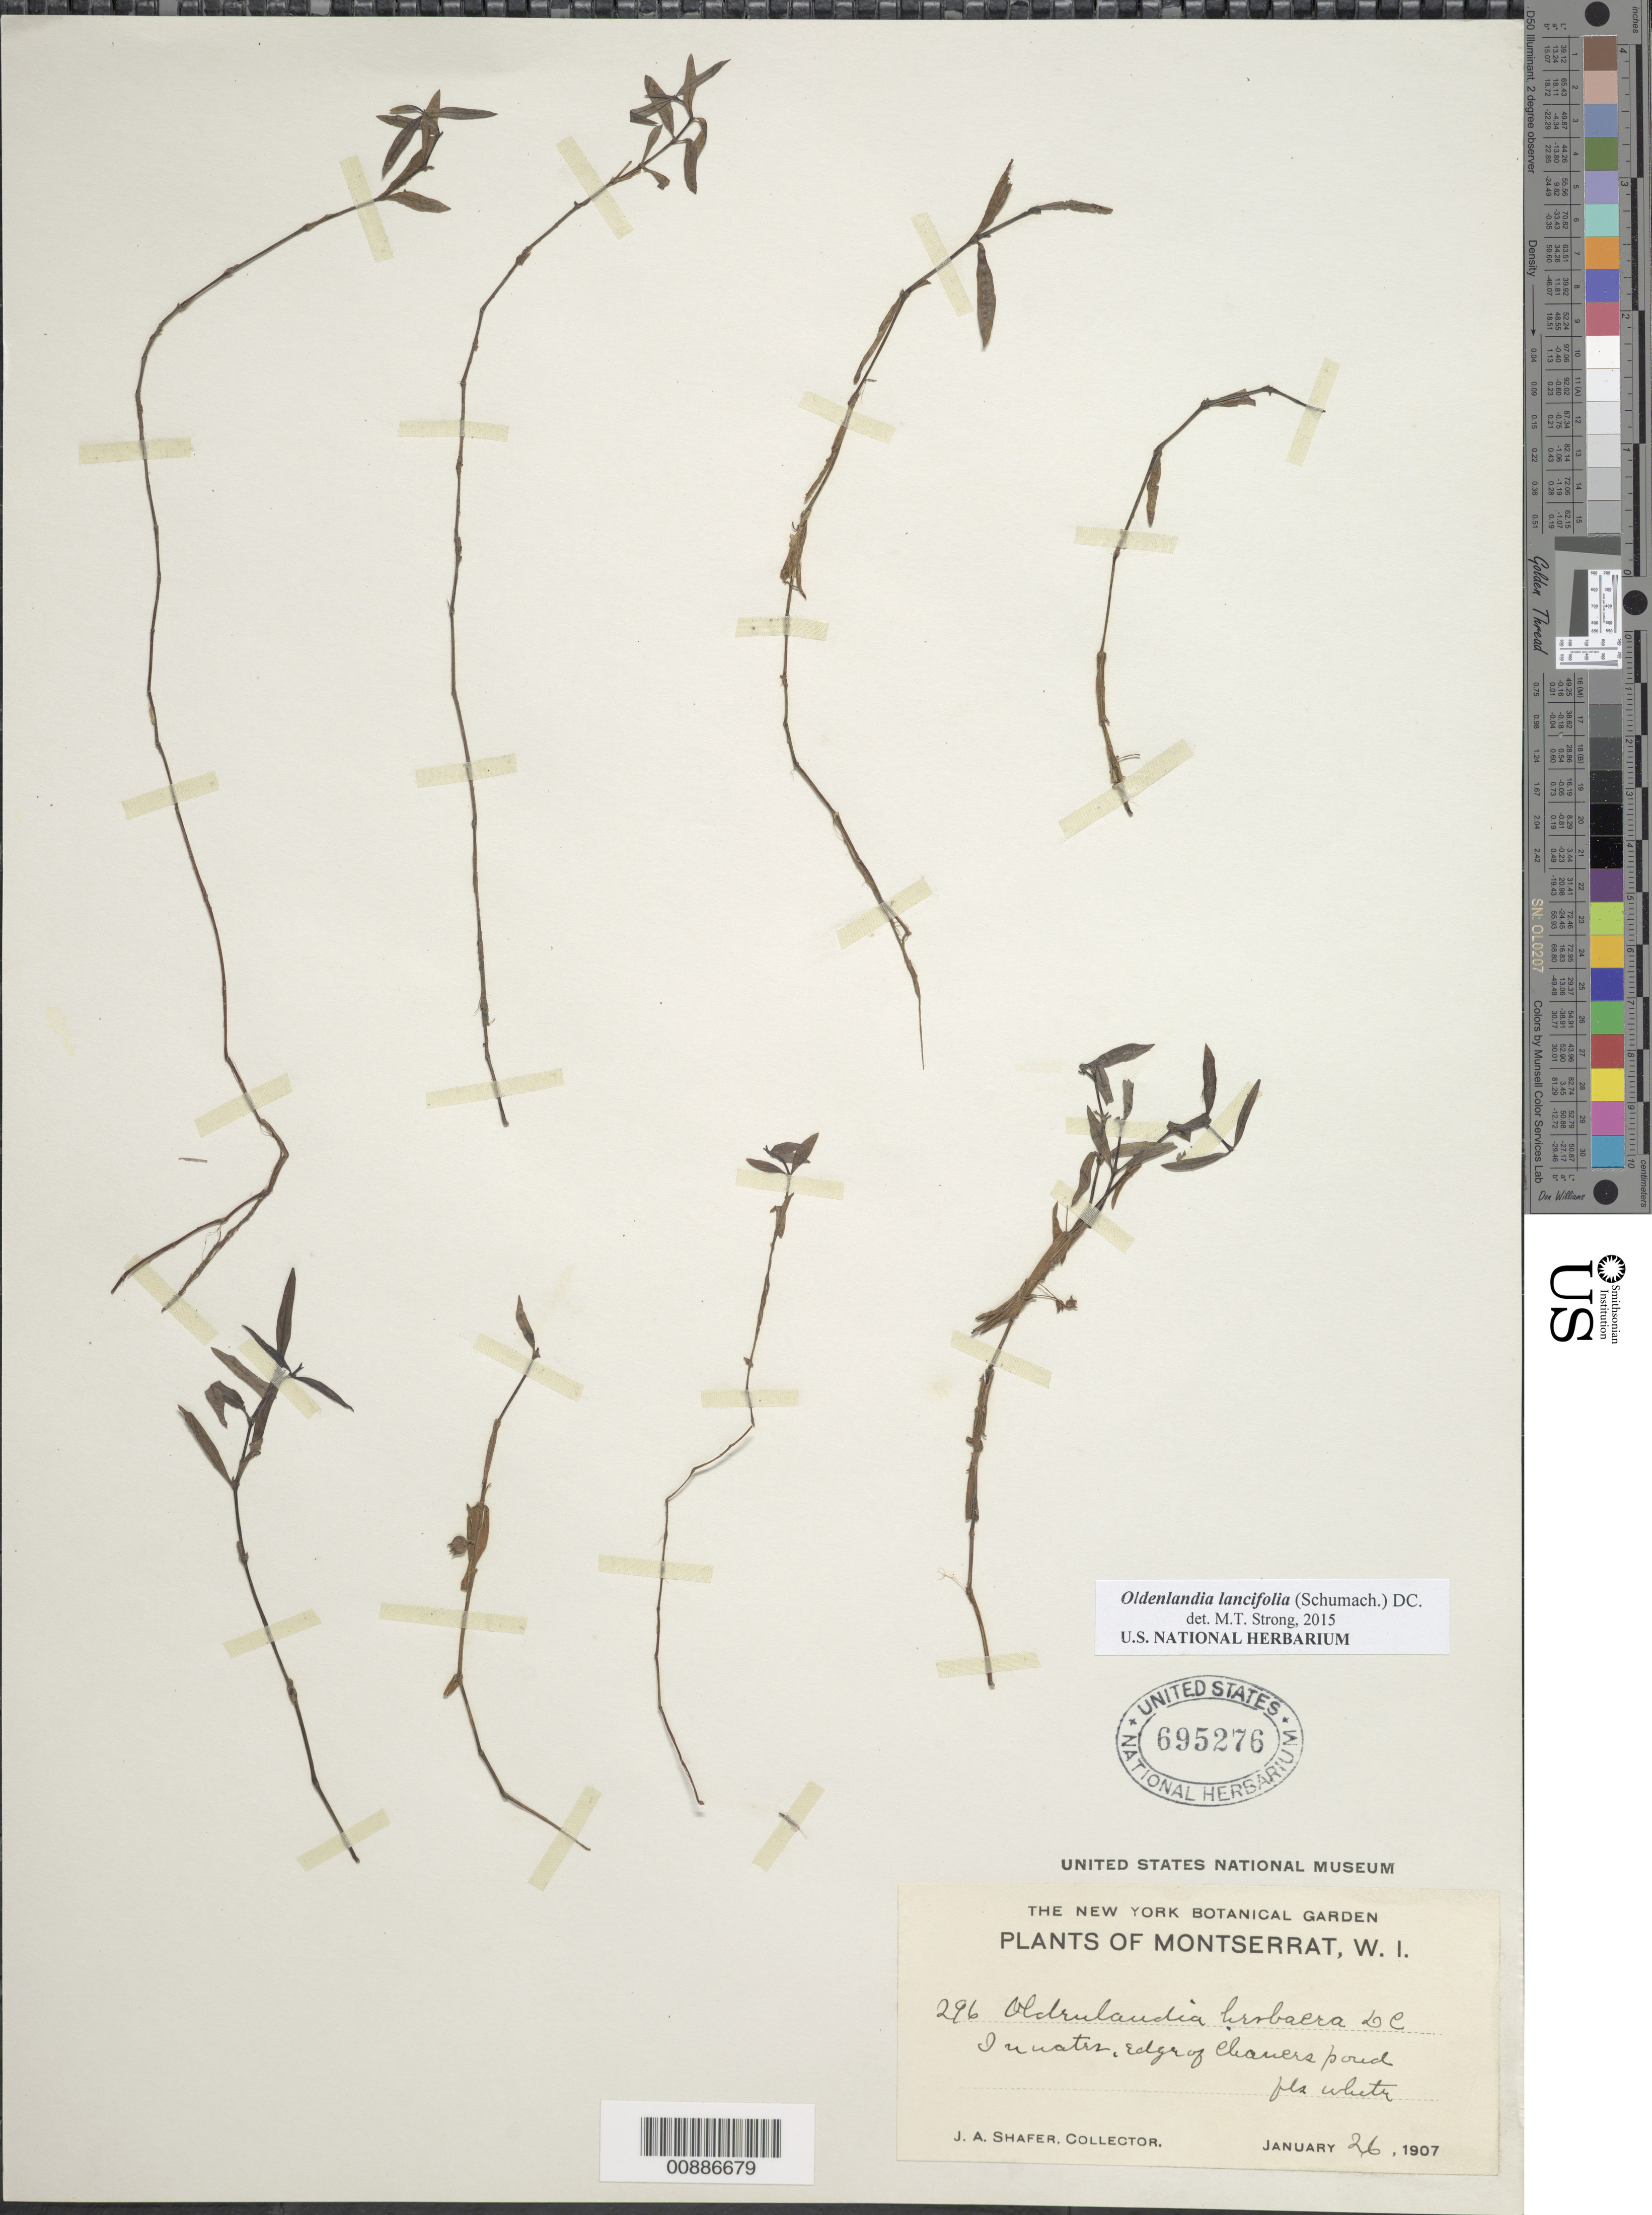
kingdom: Plantae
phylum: Tracheophyta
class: Magnoliopsida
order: Gentianales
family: Rubiaceae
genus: Oldenlandia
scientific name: Oldenlandia lancifolia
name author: (Schumach.) DC.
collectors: J. A. Shafer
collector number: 296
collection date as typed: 26 Jan 1907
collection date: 1907-01-26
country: Montserrat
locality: Chaners pond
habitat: In water at edge of pond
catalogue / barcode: US 695276